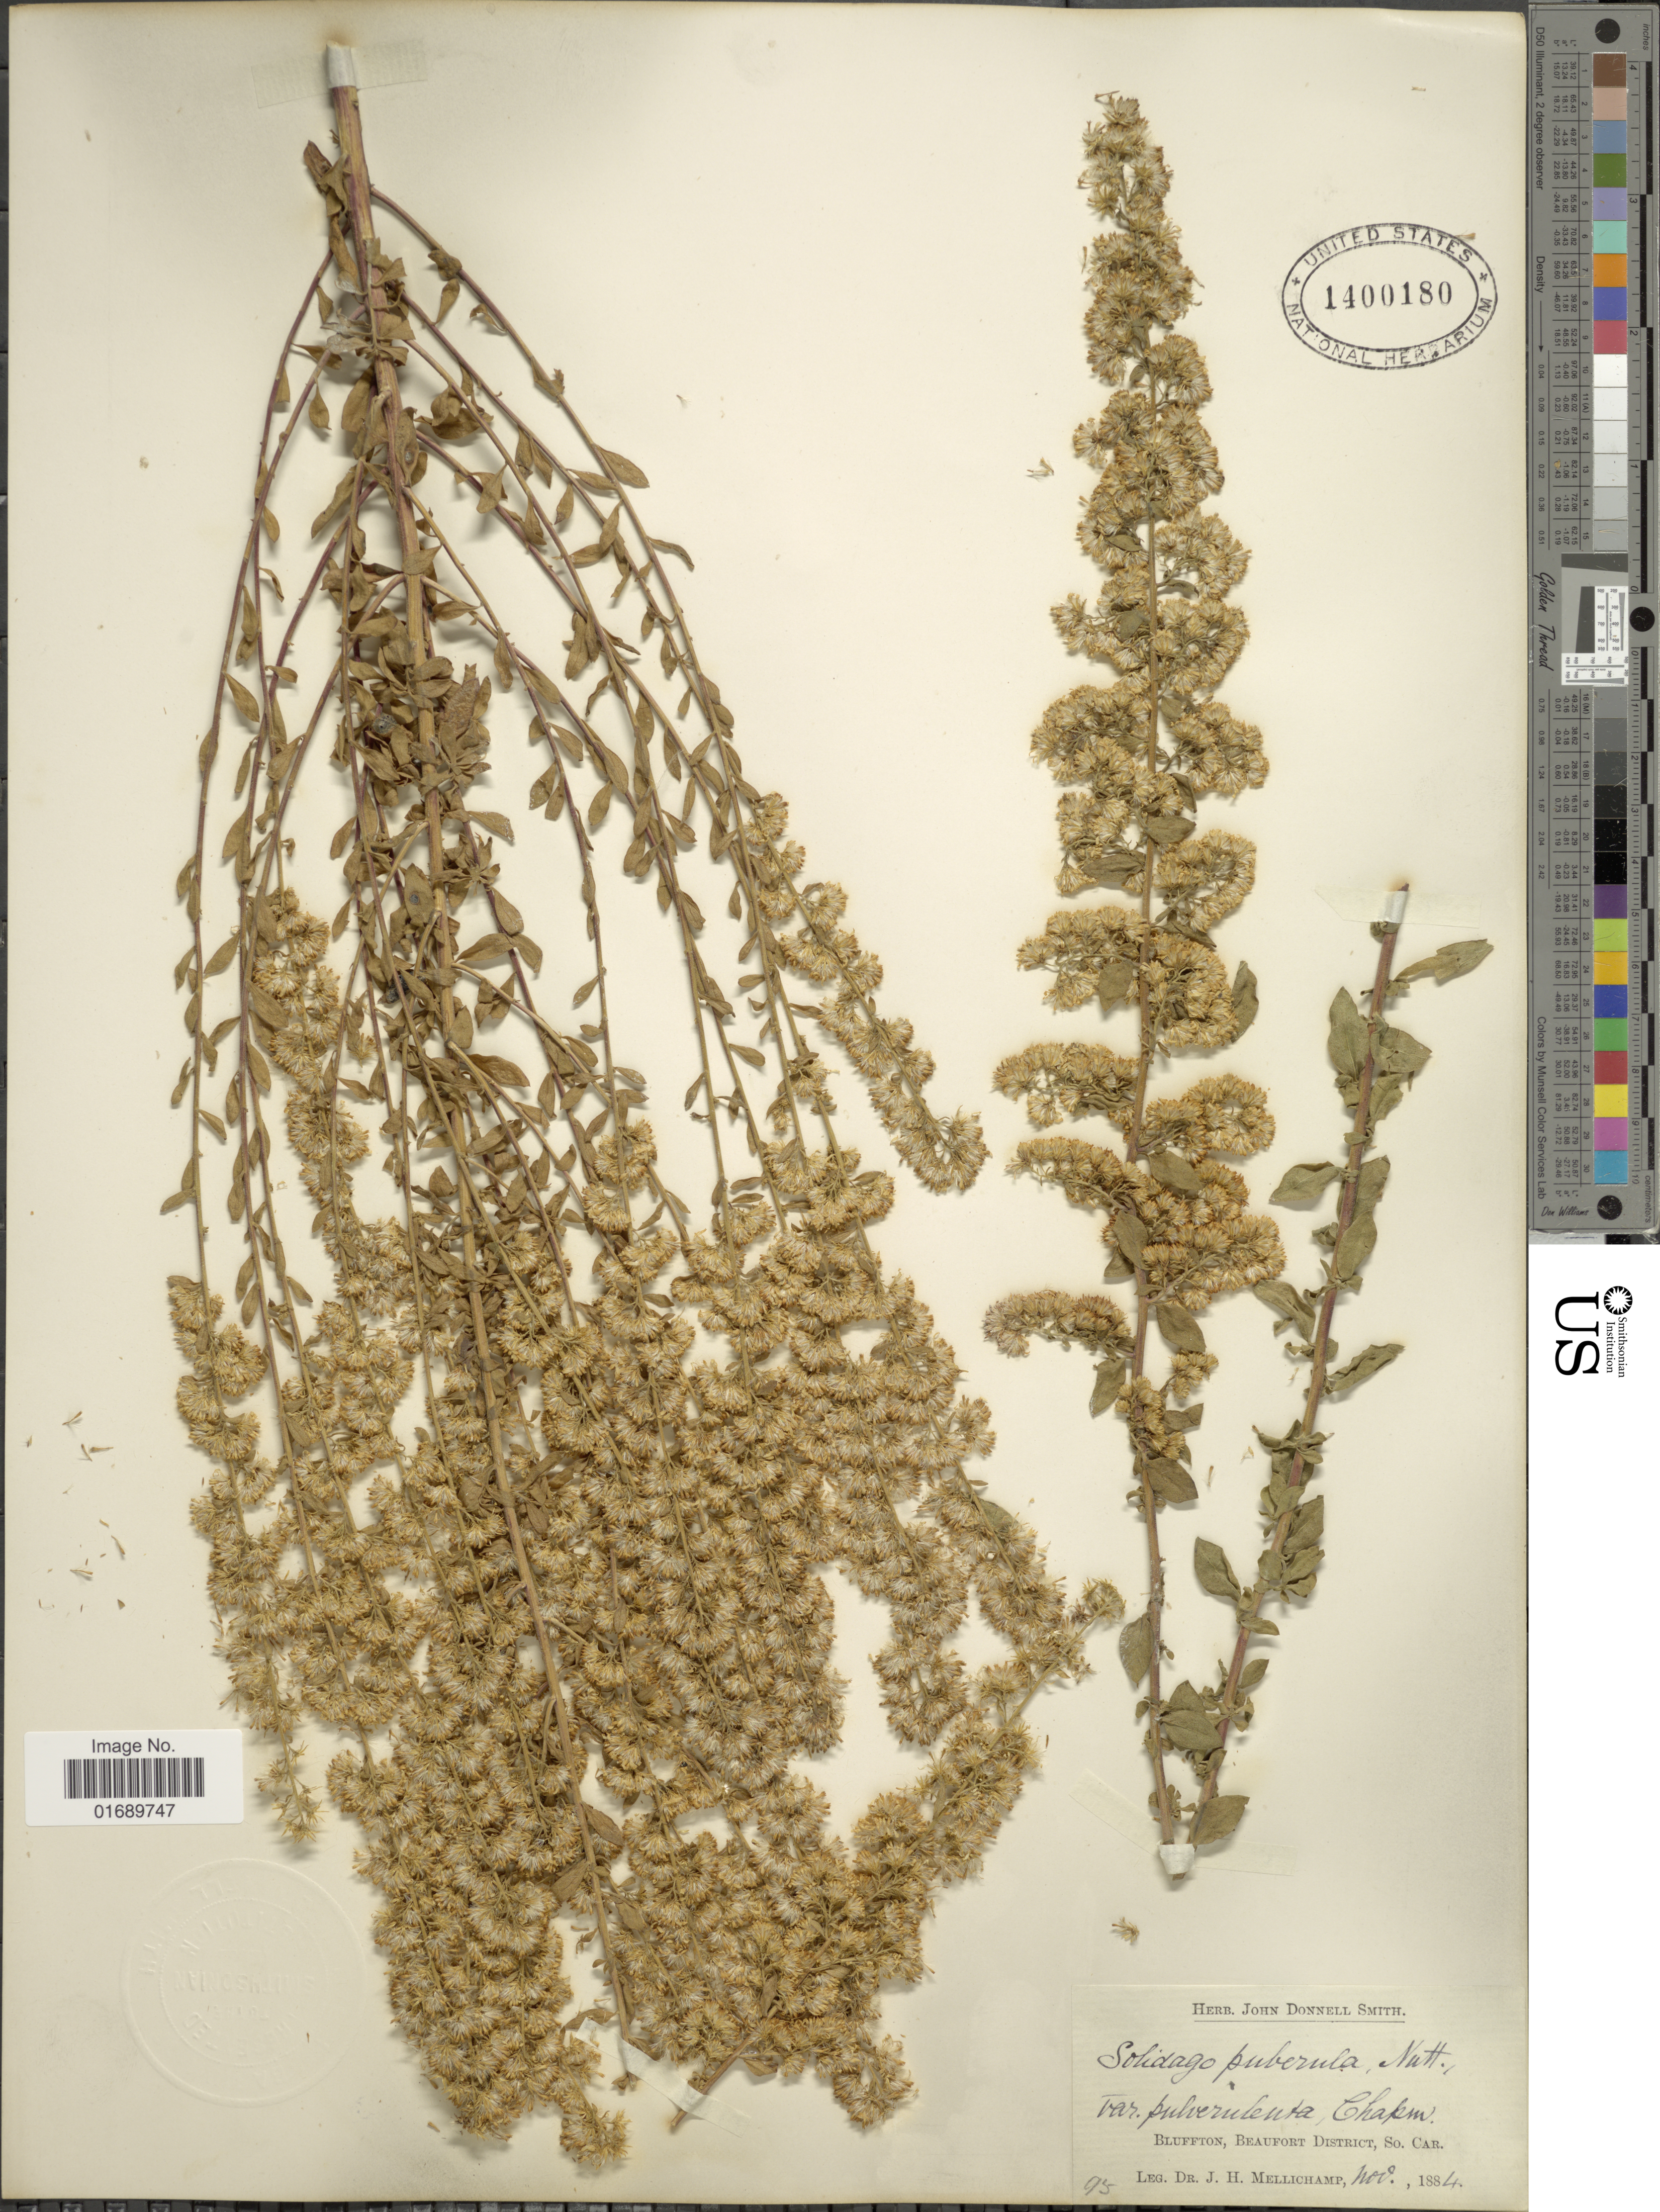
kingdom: Plantae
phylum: Tracheophyta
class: Magnoliopsida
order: Asterales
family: Asteraceae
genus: Solidago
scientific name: Solidago puberula var. pulverulenta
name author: (Nutt.) Chapman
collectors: J. H. Mellichamp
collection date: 1884-11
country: United States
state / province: South Carolina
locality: Bluffton, Beaufort District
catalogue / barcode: US 1400180